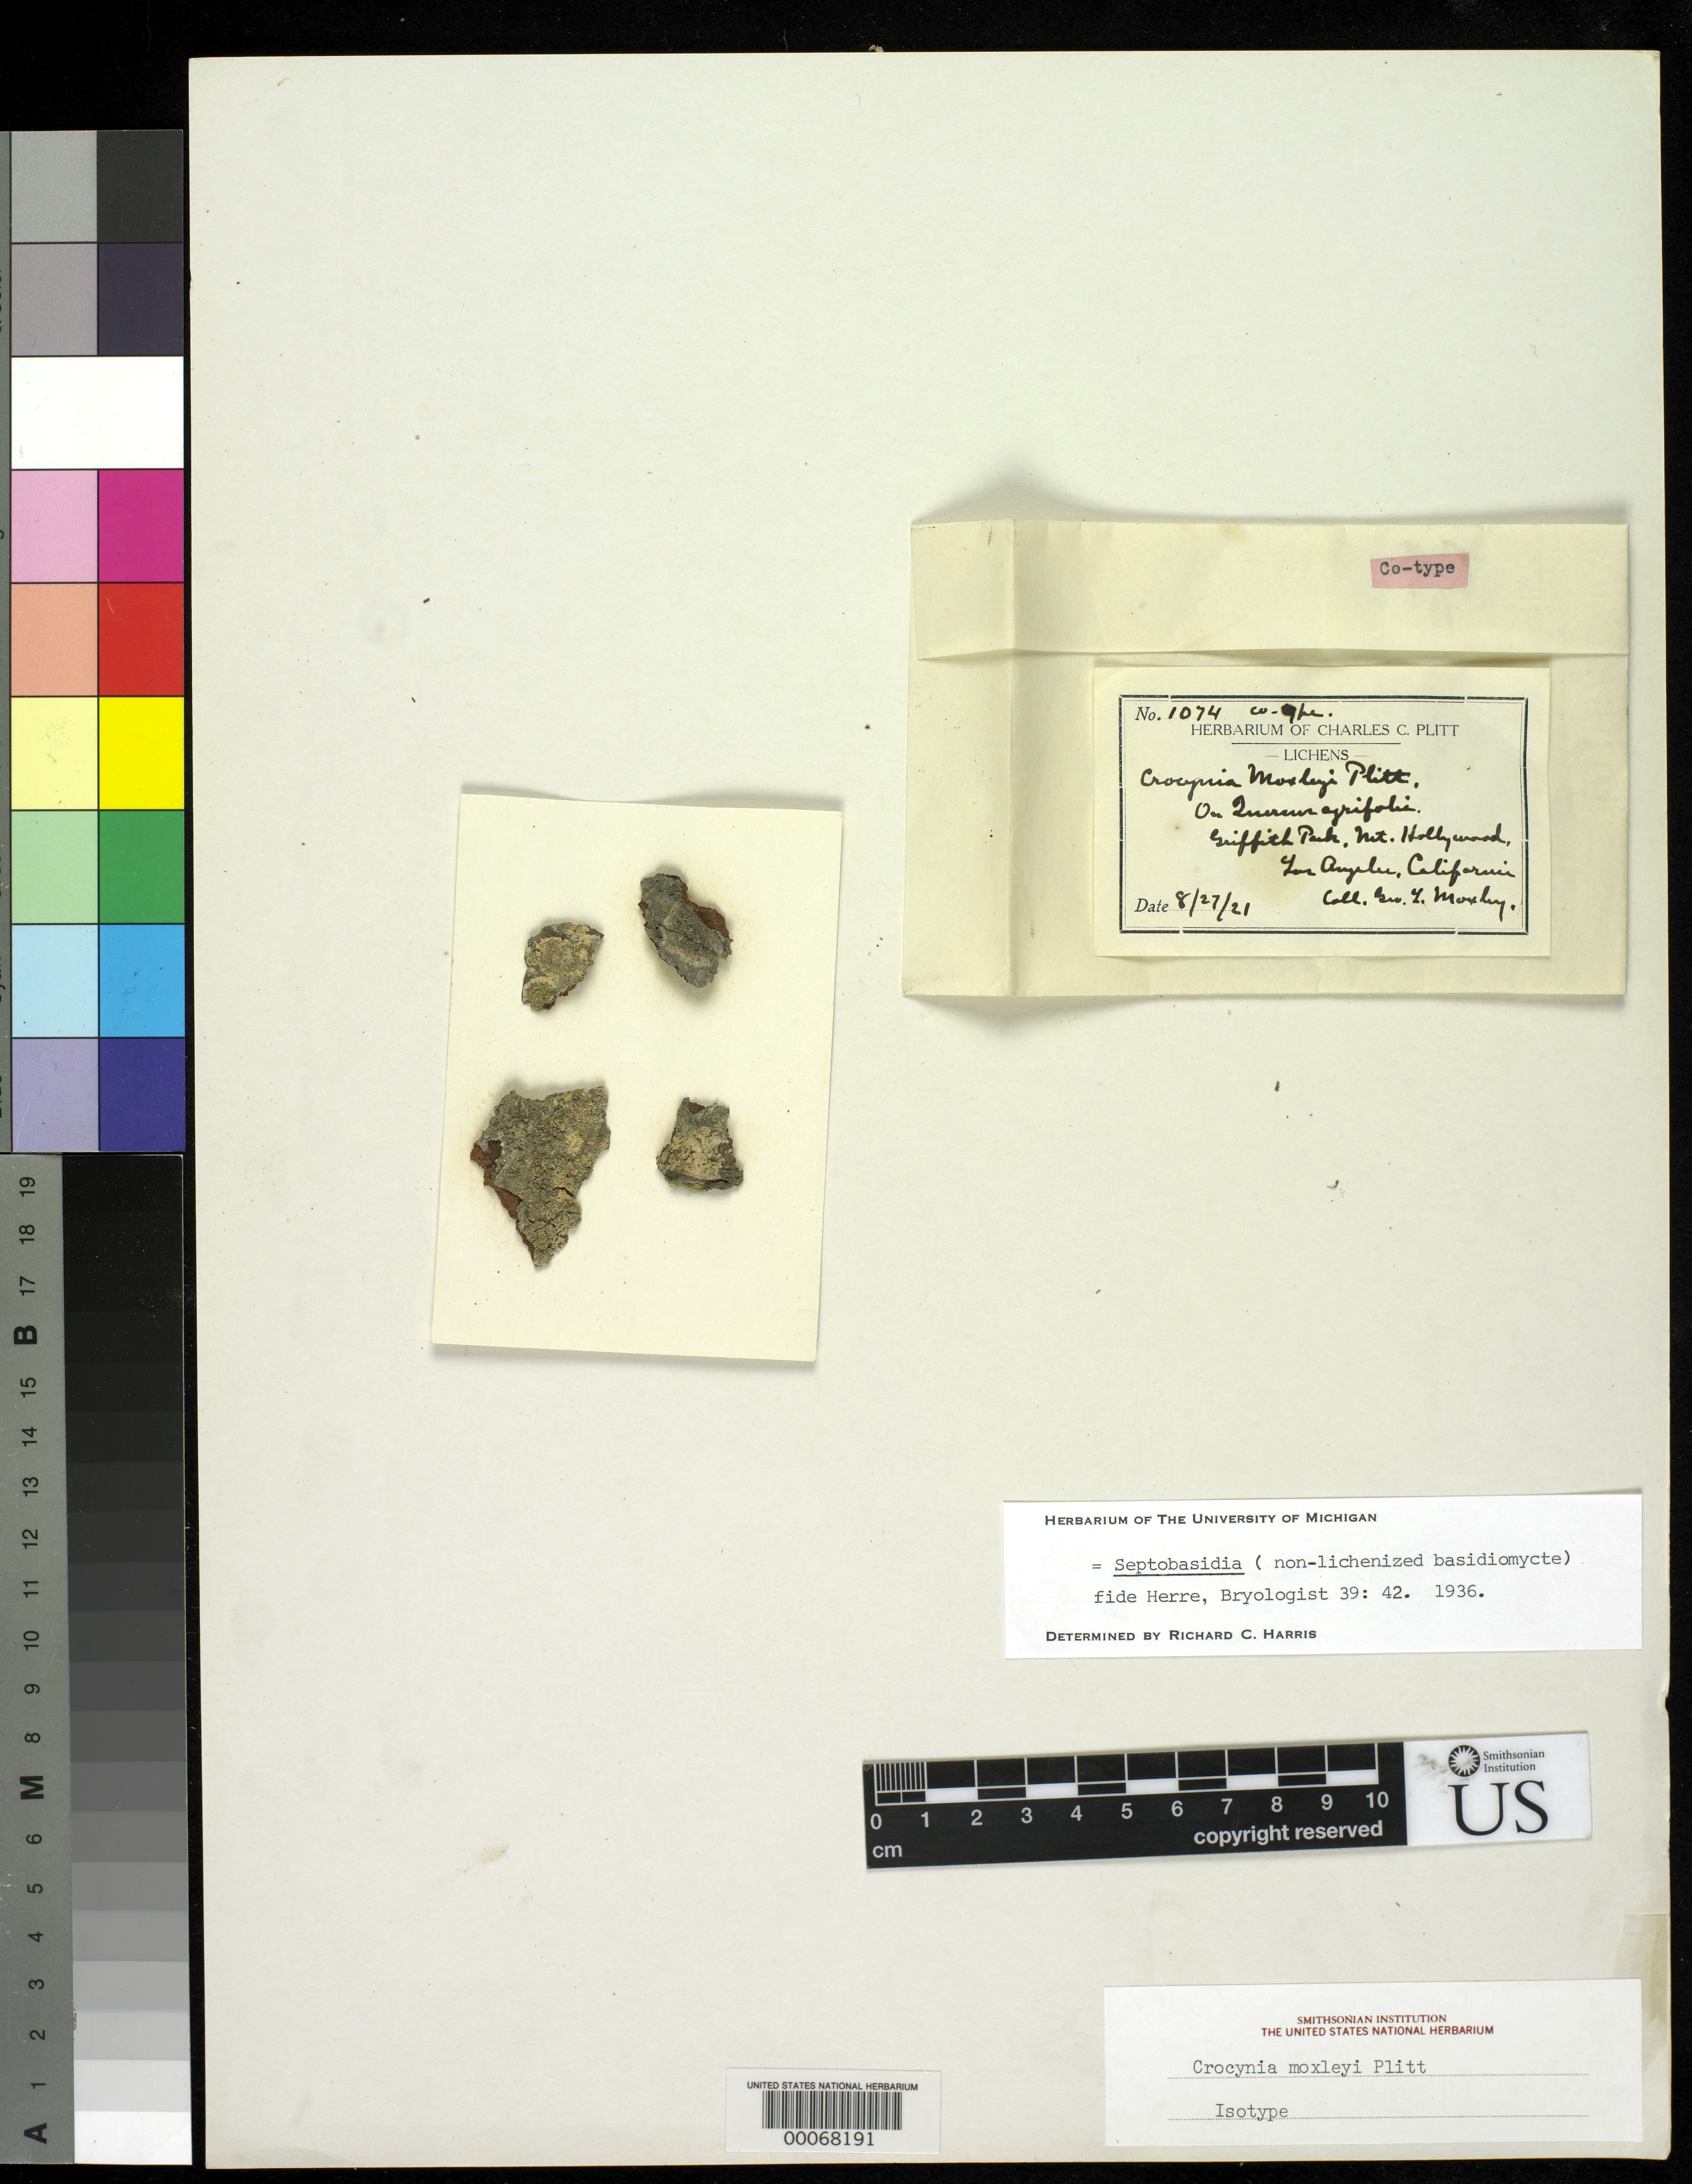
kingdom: Fungi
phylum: Ascomycota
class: Lecanoromycetes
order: Lecanorales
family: Ramalinaceae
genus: Crocynia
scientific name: Crocynia moxleyi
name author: Plitt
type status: Isotype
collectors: G. L. Moxley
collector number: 1074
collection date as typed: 27 Aug 1921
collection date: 1921-08-27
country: United States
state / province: California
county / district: Los Angeles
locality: Griffith Park, SW base of Mt. Hollywood, Los Angeles.